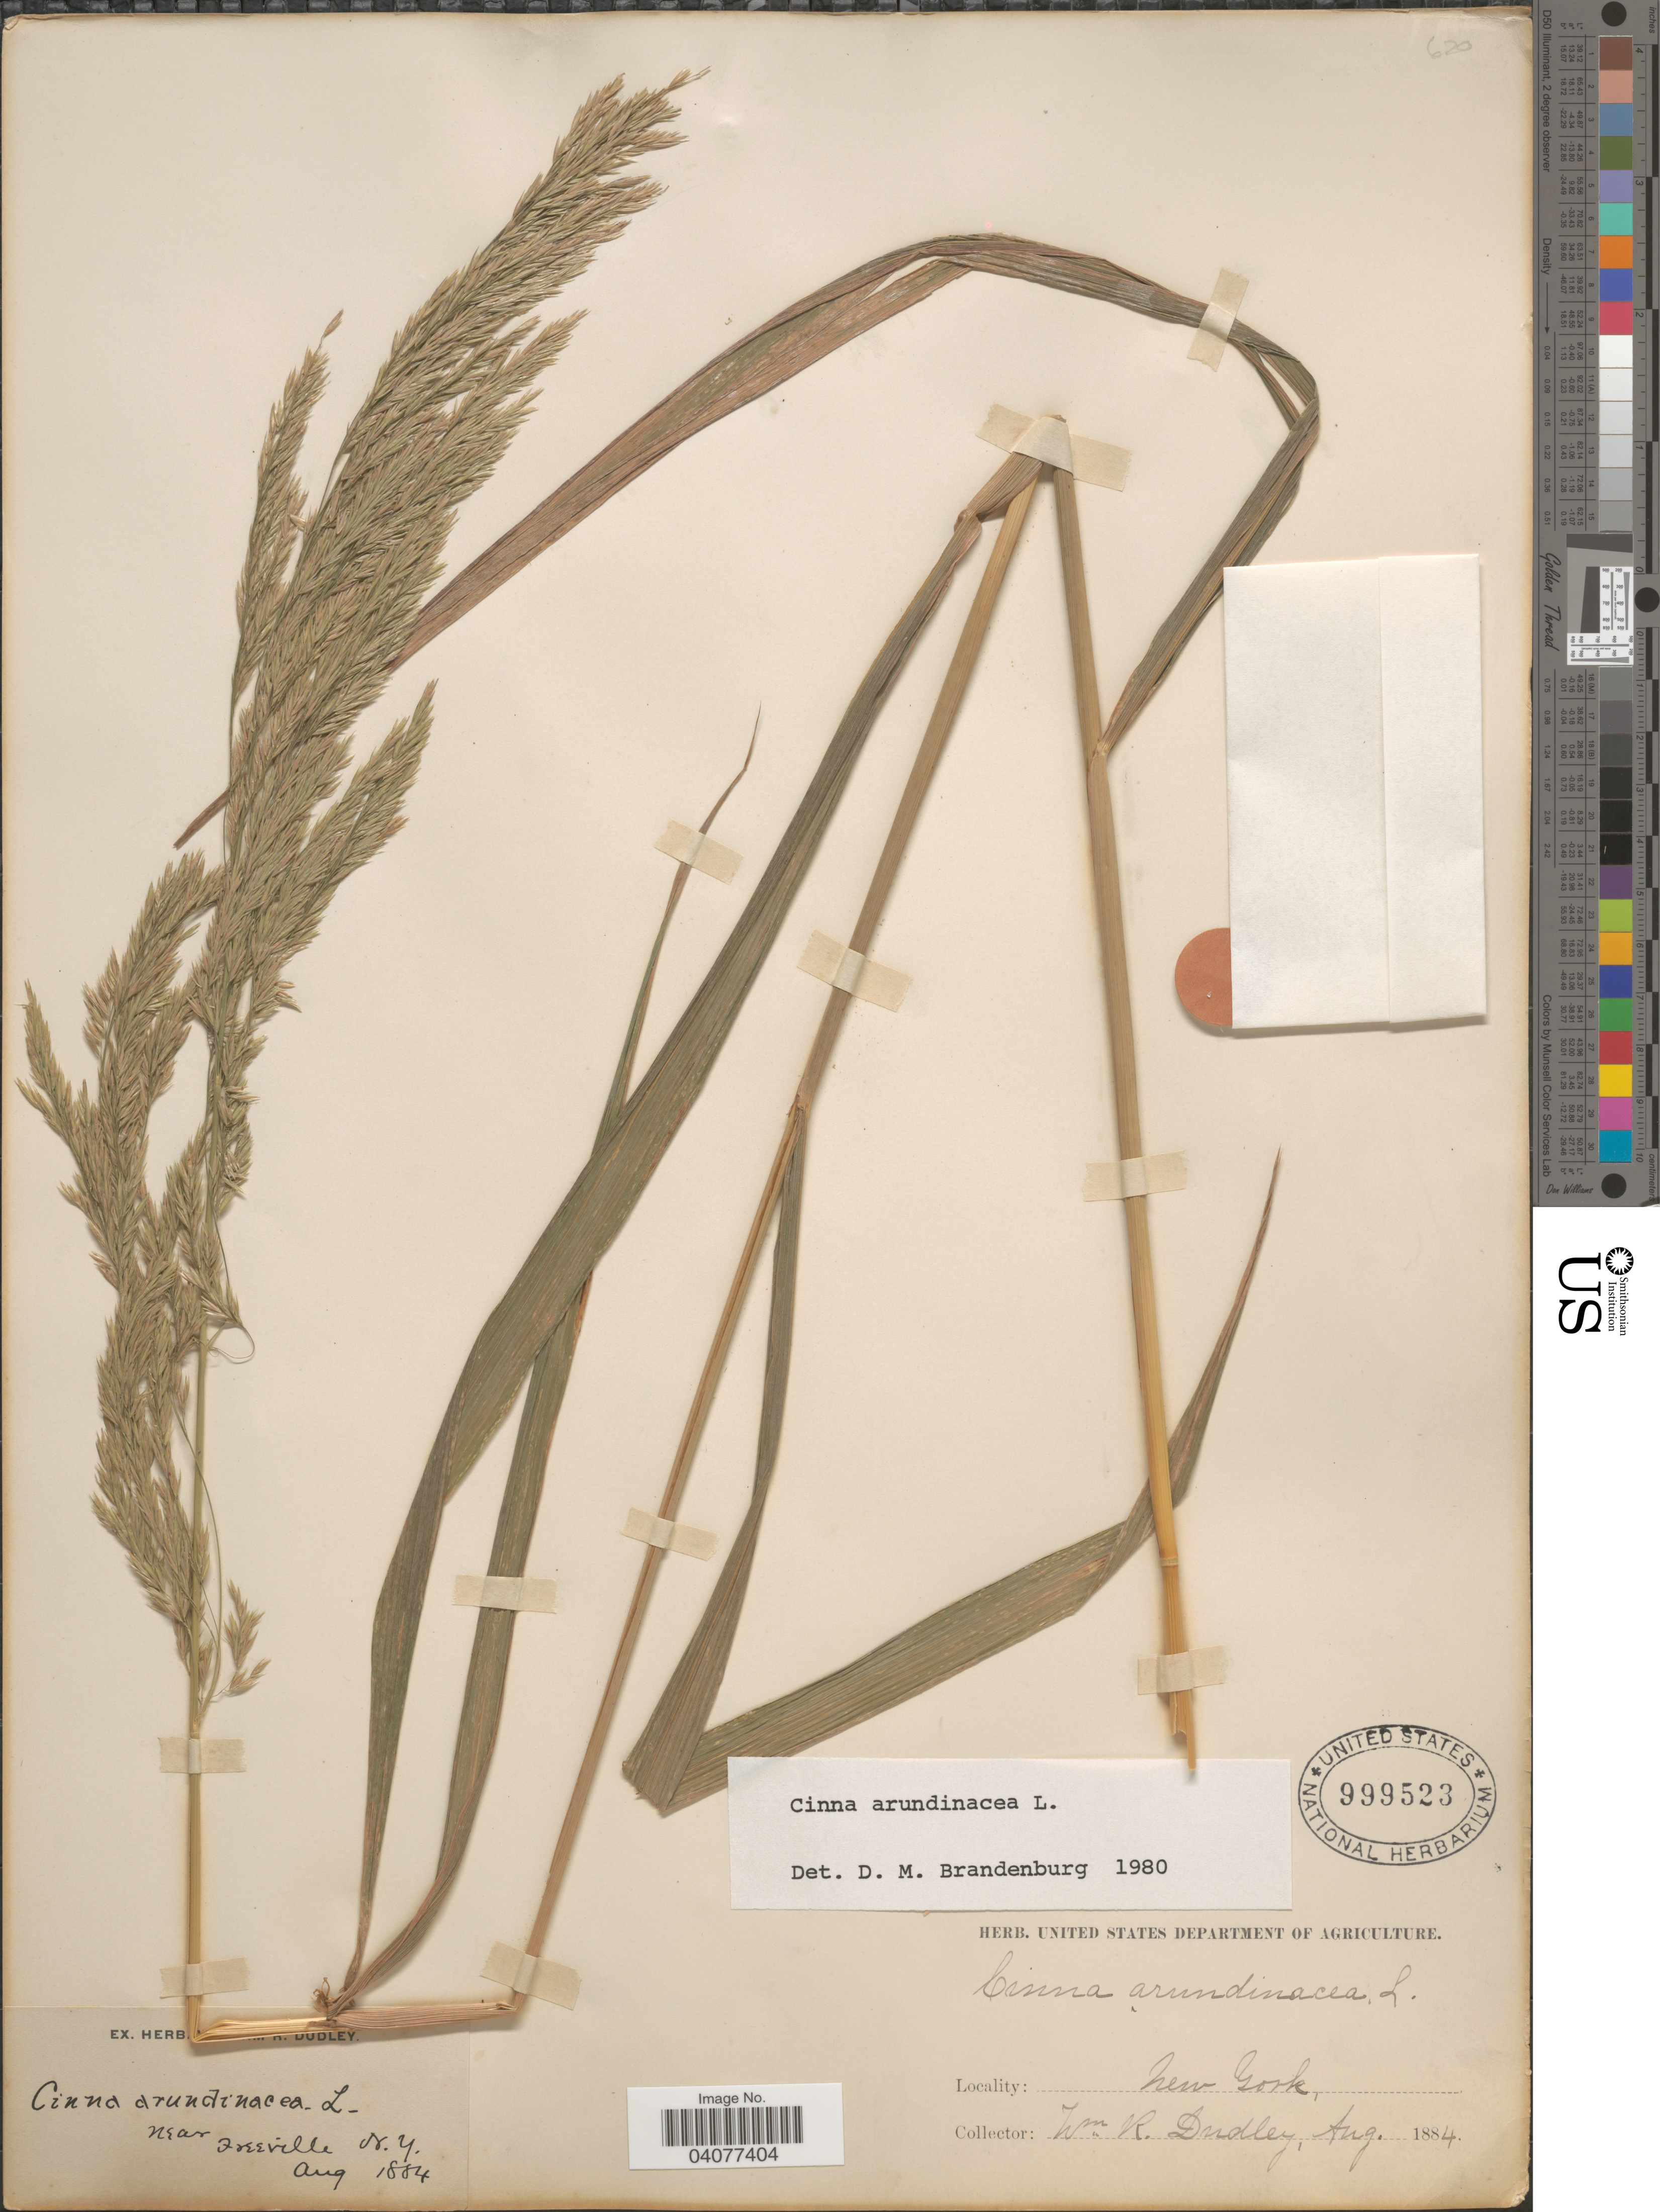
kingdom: Plantae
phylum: Tracheophyta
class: Liliopsida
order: Poales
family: Poaceae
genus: Cinna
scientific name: Cinna arundinacea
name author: L.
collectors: W. Dudley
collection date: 1884-08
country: United States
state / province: New York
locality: Near Freeville.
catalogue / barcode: US 999523